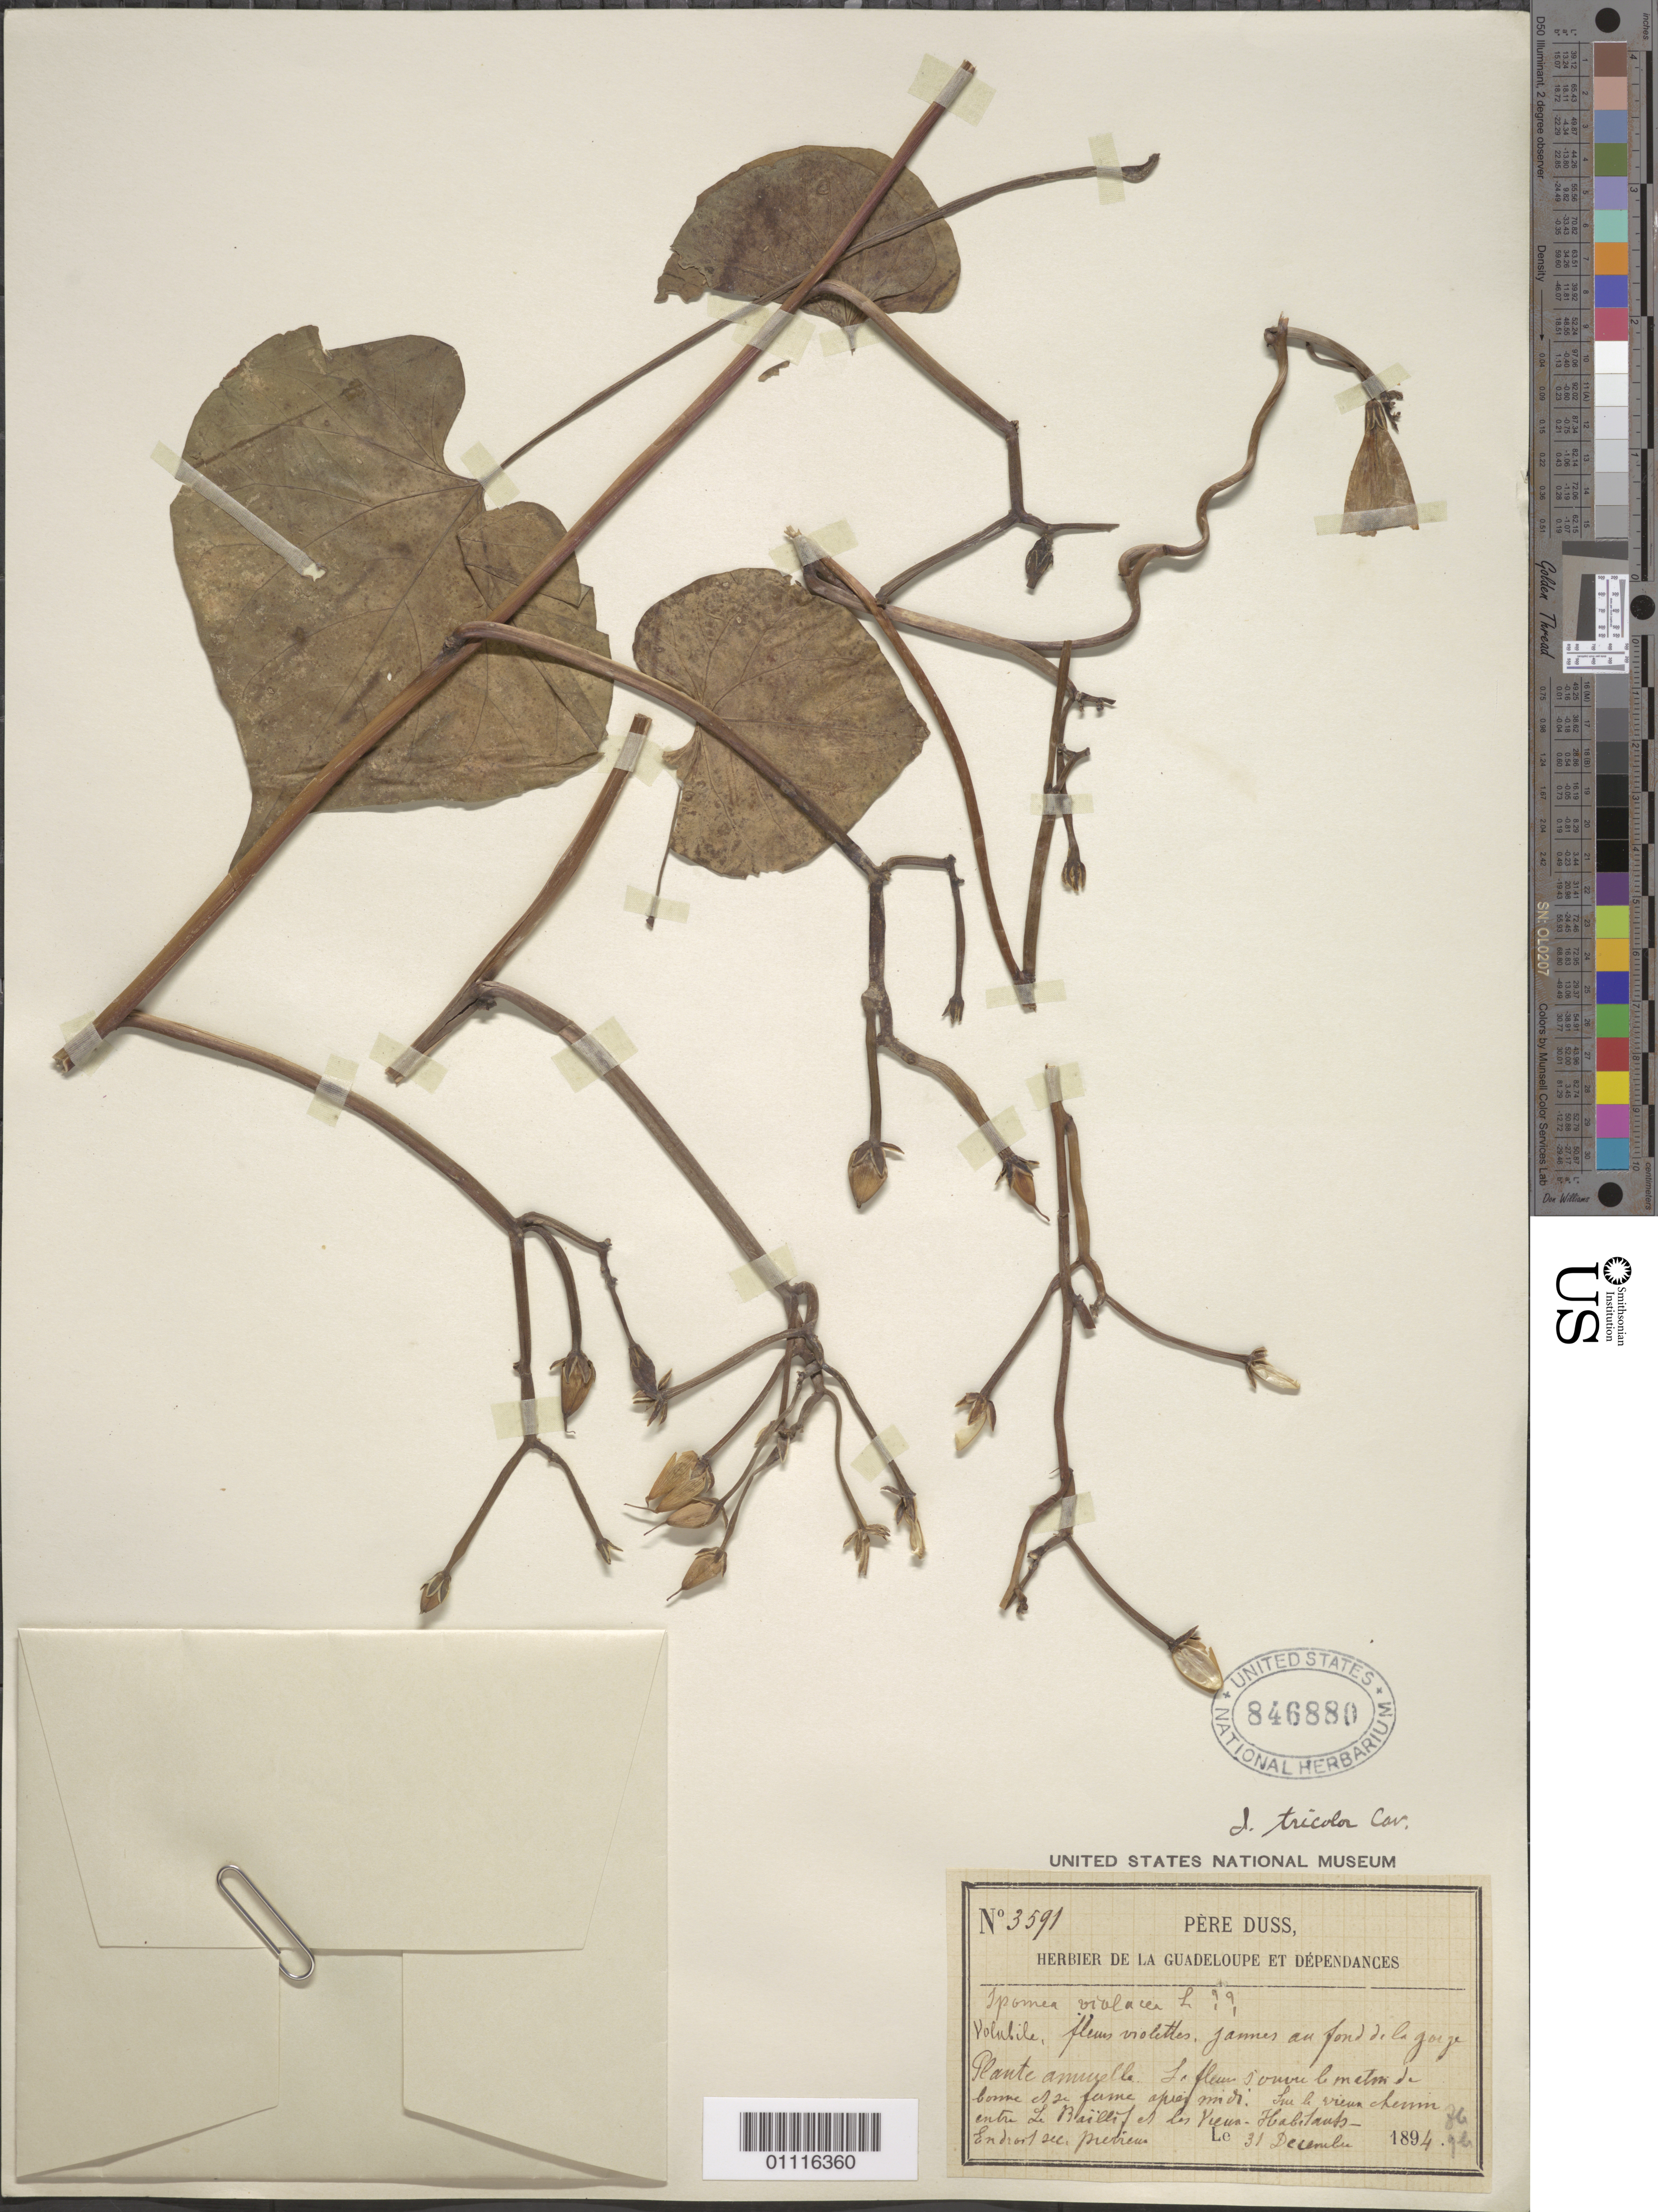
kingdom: Plantae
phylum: Tracheophyta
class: Magnoliopsida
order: Solanales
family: Convolvulaceae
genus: Ipomoea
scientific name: Ipomoea tricolor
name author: Cav.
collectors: Père Duss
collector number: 3591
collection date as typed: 31 Dec 1894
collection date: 1894-12-31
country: Guadeloupe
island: Basse Terre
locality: In le vieux chenim entre Le Baillif et les Vieux Habitants. Endroit sec preview.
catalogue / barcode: US 846880